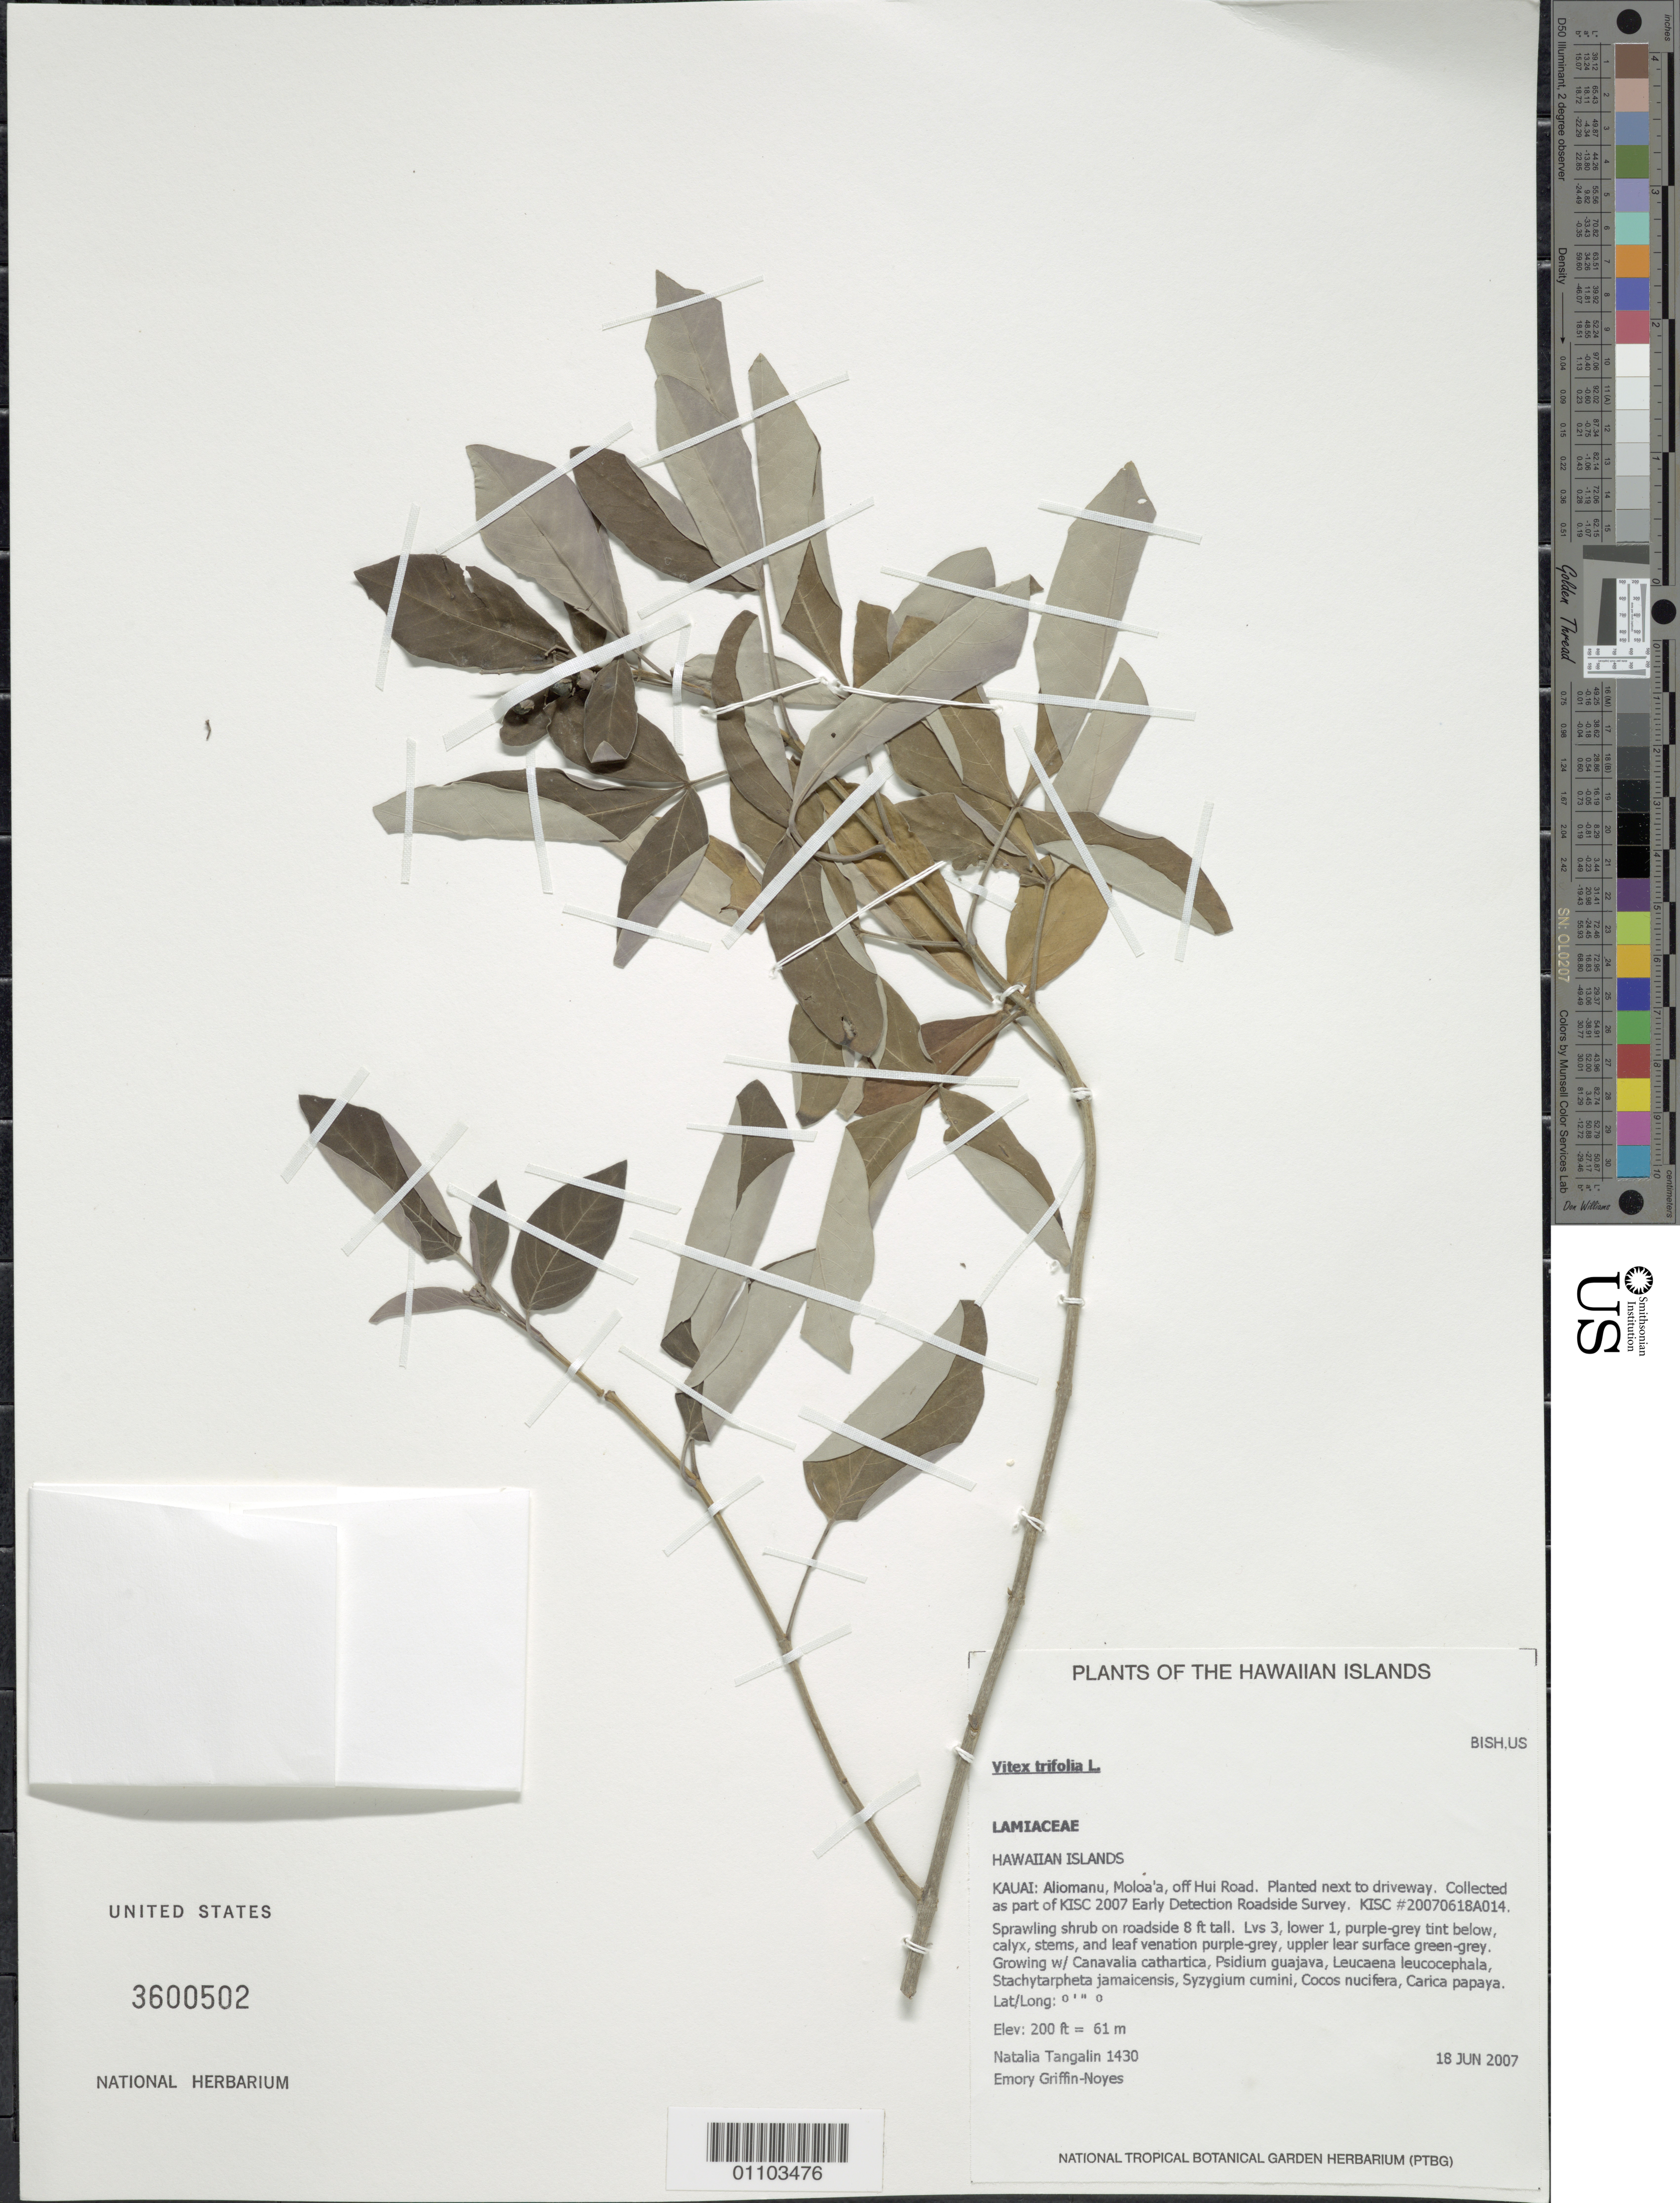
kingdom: Plantae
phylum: Tracheophyta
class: Magnoliopsida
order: Lamiales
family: Lamiaceae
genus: Vitex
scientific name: Vitex trifolia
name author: L.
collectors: N. Tangalin & E. Griffin-Noyes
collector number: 1430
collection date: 2007-06-06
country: United States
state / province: Hawaii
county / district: Kaui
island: Kaua'i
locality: Aliomanu, Moloa'a off Hui Rd.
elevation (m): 61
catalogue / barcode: US 3600502